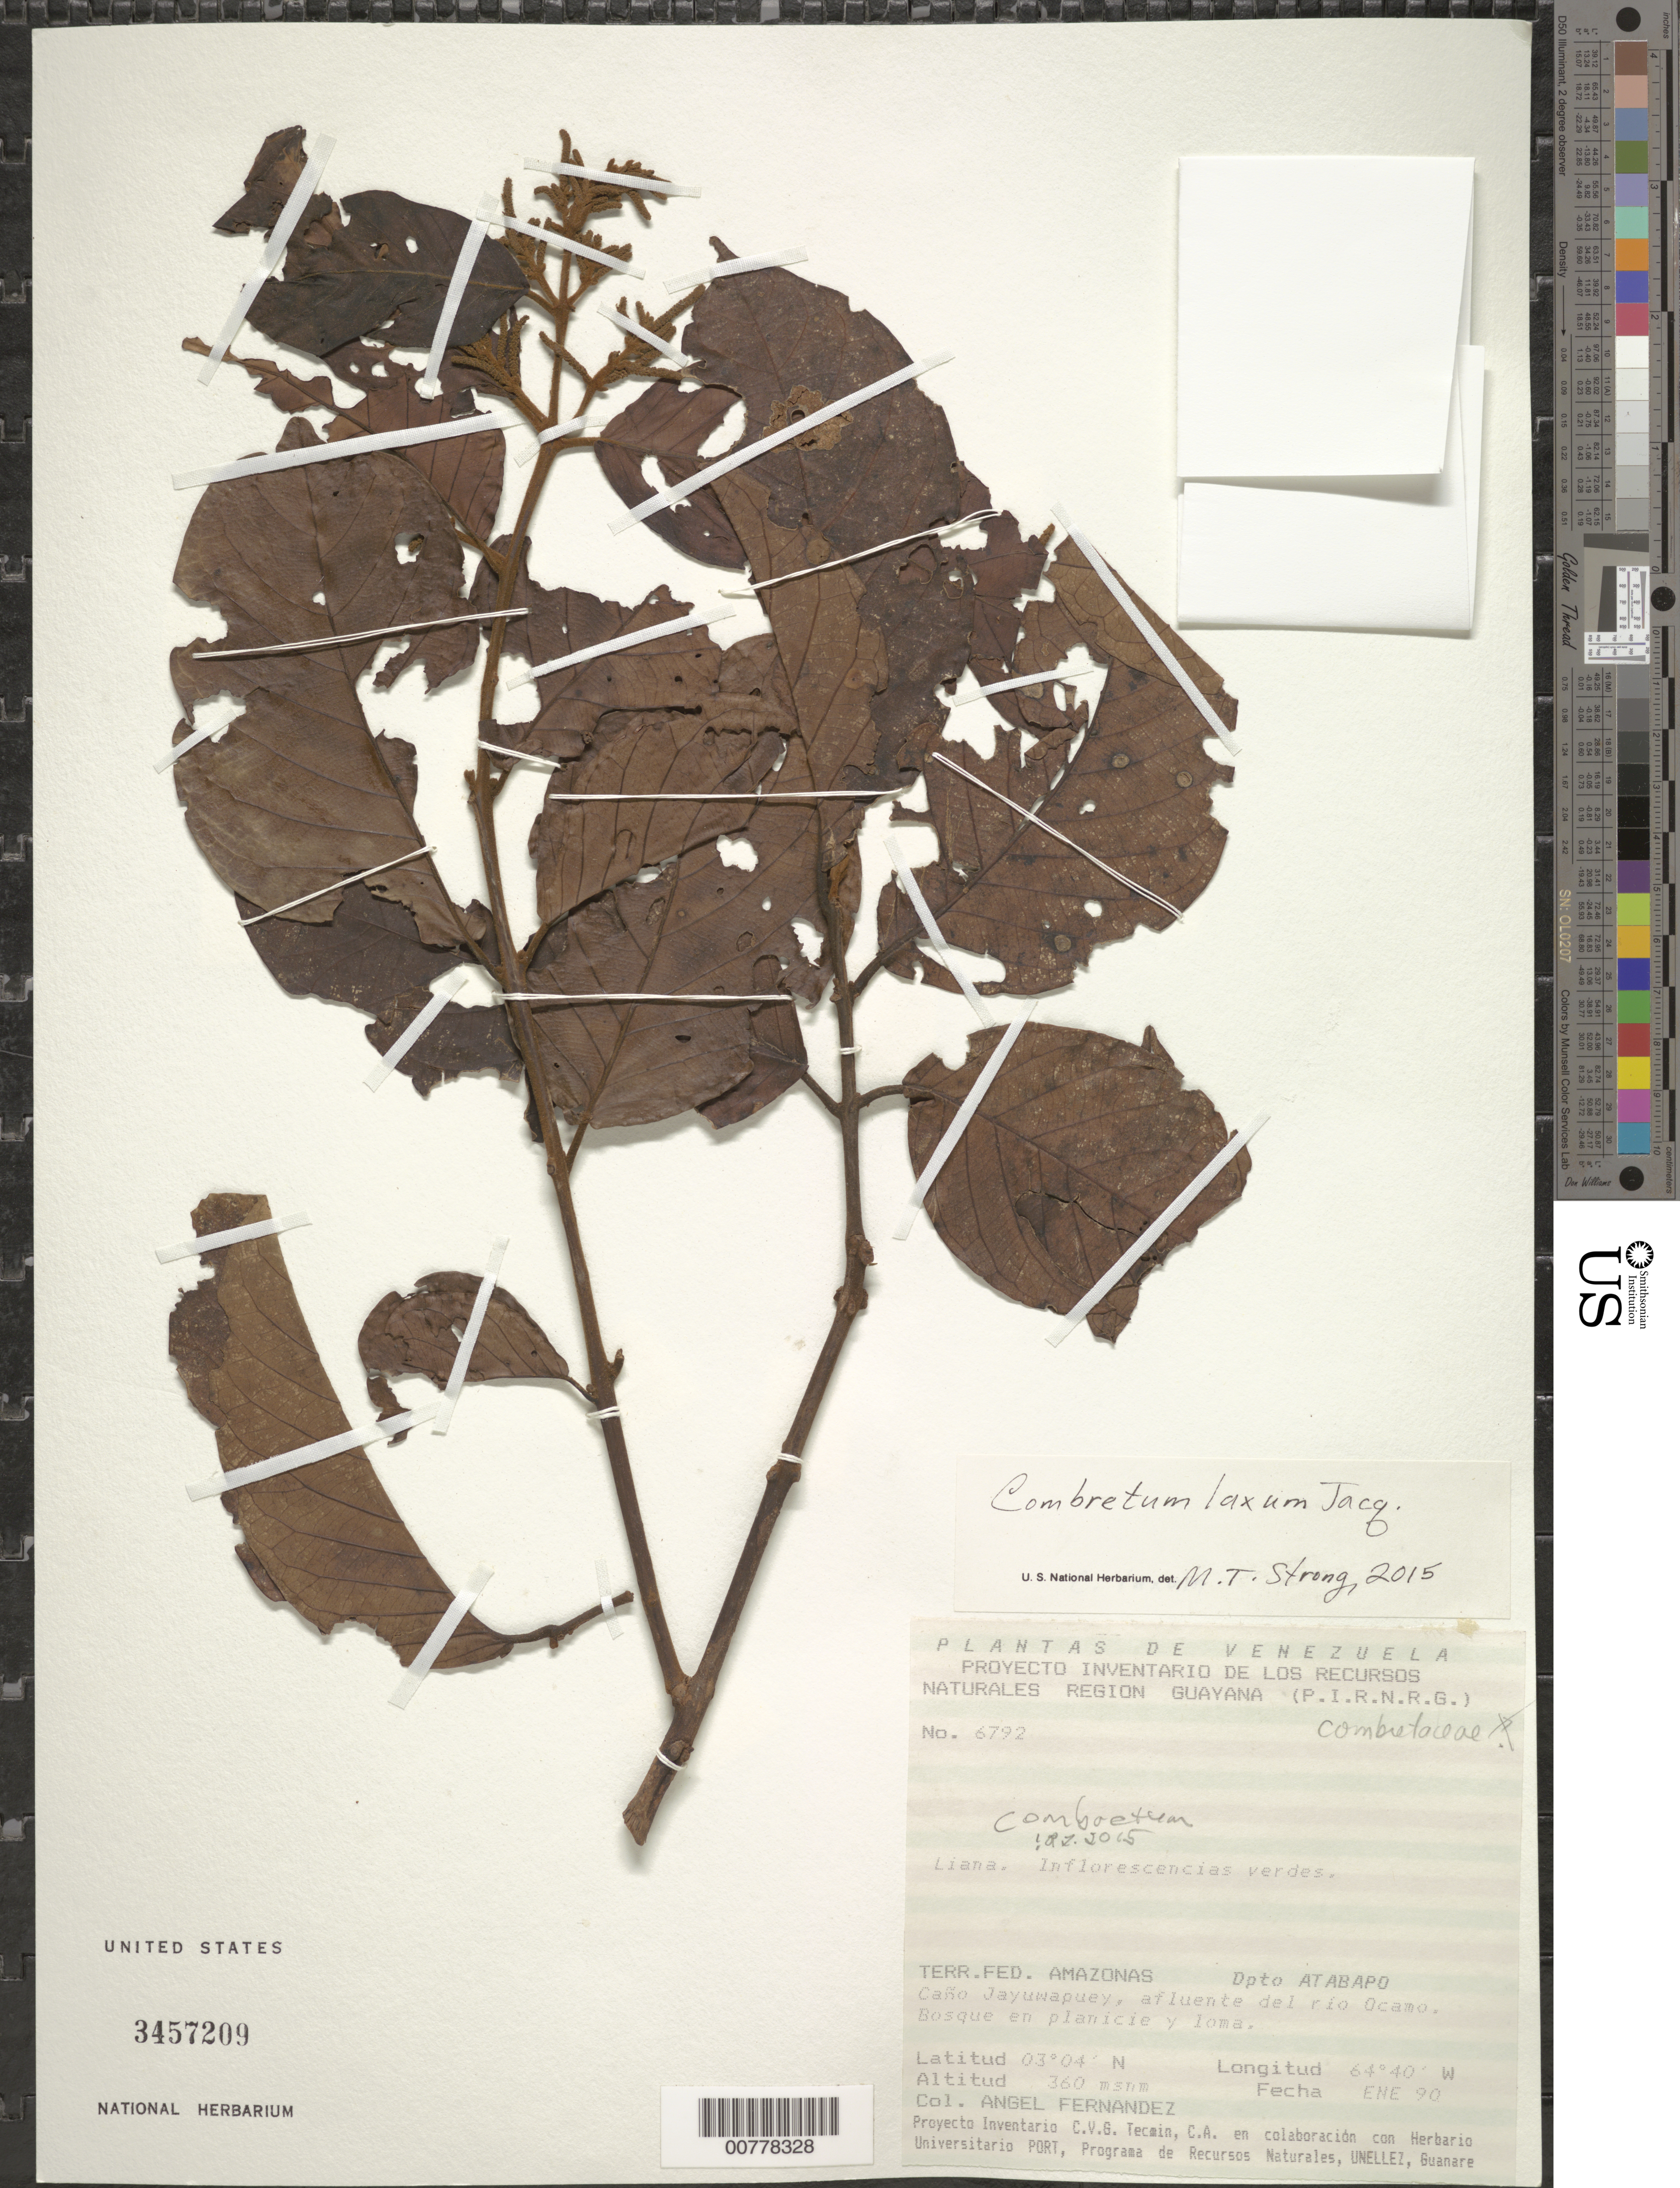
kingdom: Plantae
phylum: Tracheophyta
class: Magnoliopsida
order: Myrtales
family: Combretaceae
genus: Combretum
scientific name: Combretum laxum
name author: Jacq.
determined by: Strong, M. T., (US), Smithsonian Institution - National Museum of Natural History (UNITED STATES)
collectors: A. Fernández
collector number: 6792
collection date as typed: Jan-90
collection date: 1990-01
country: Venezuela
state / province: Amazonas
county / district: Atabapo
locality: Caño Jayuwapuey, afluente de Río Ocamo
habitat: Bosque en planicie y loma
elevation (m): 360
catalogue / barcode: US 3457209